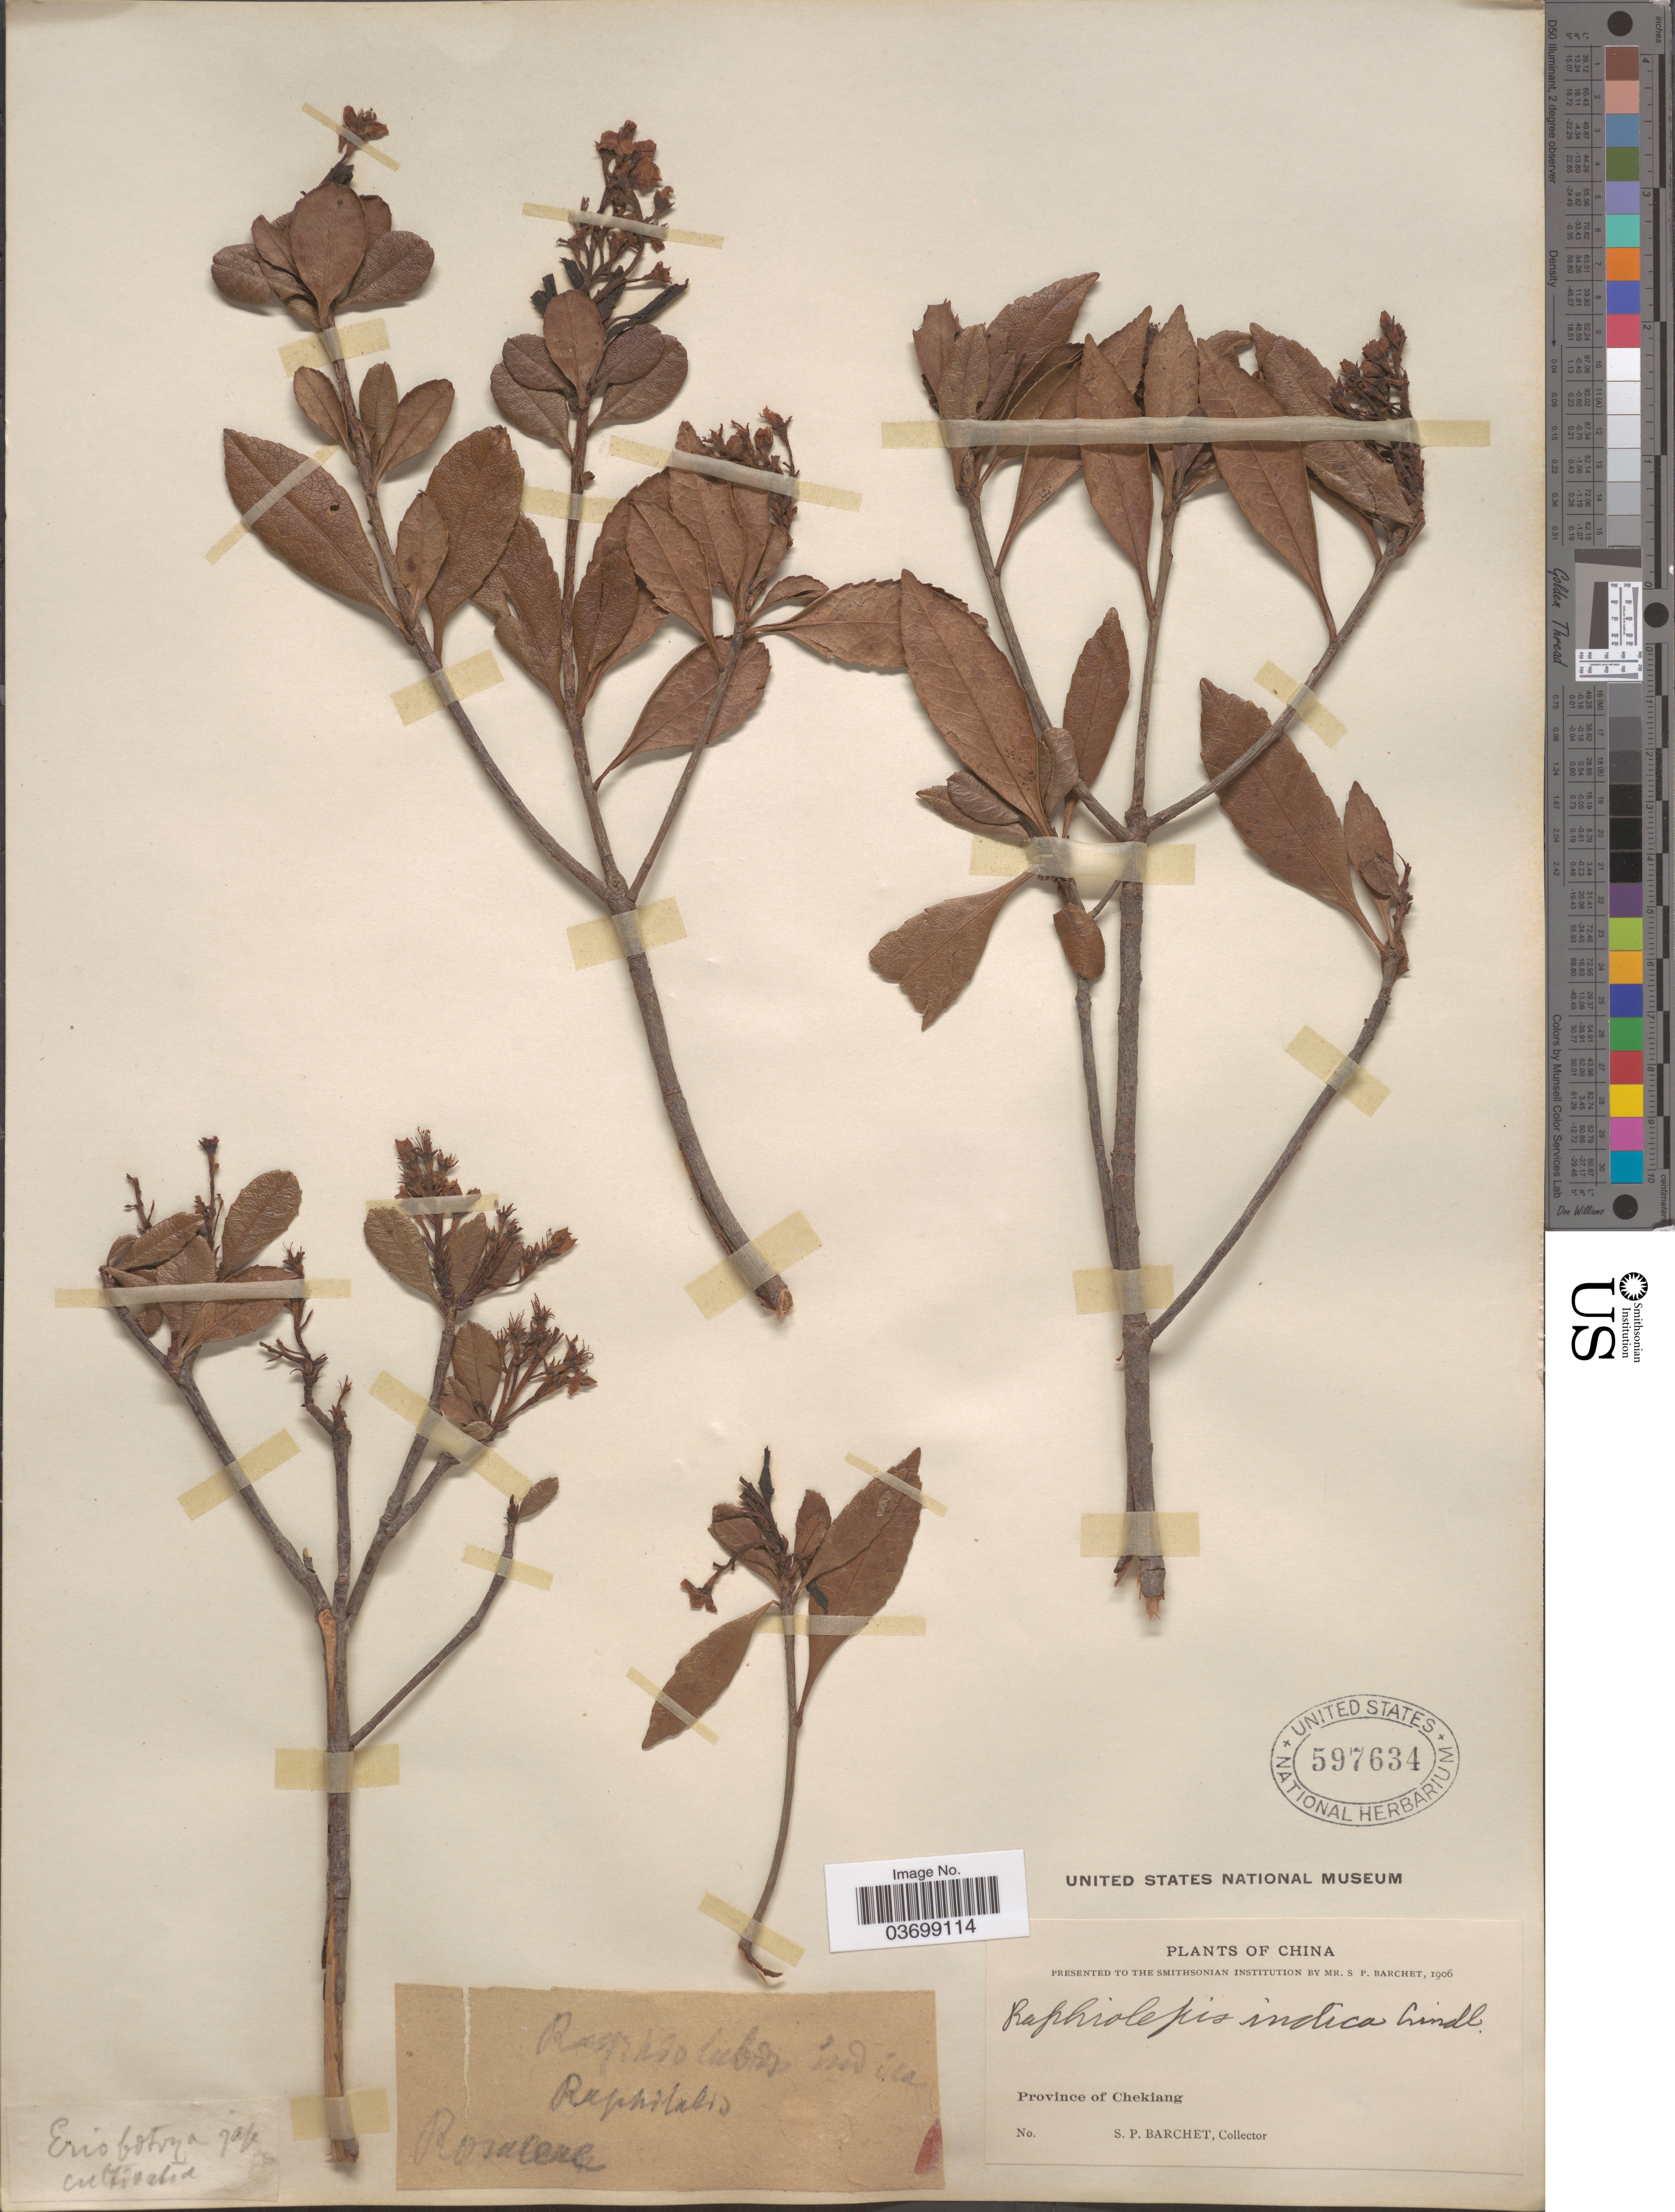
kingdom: Plantae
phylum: Tracheophyta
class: Magnoliopsida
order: Rosales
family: Rosaceae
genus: Rhaphiolepis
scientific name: Rhaphiolepis indica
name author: (L.) Lindl.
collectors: S. P. Barchet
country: China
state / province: Zhejiang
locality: Province of Chekiang.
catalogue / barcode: US 597634